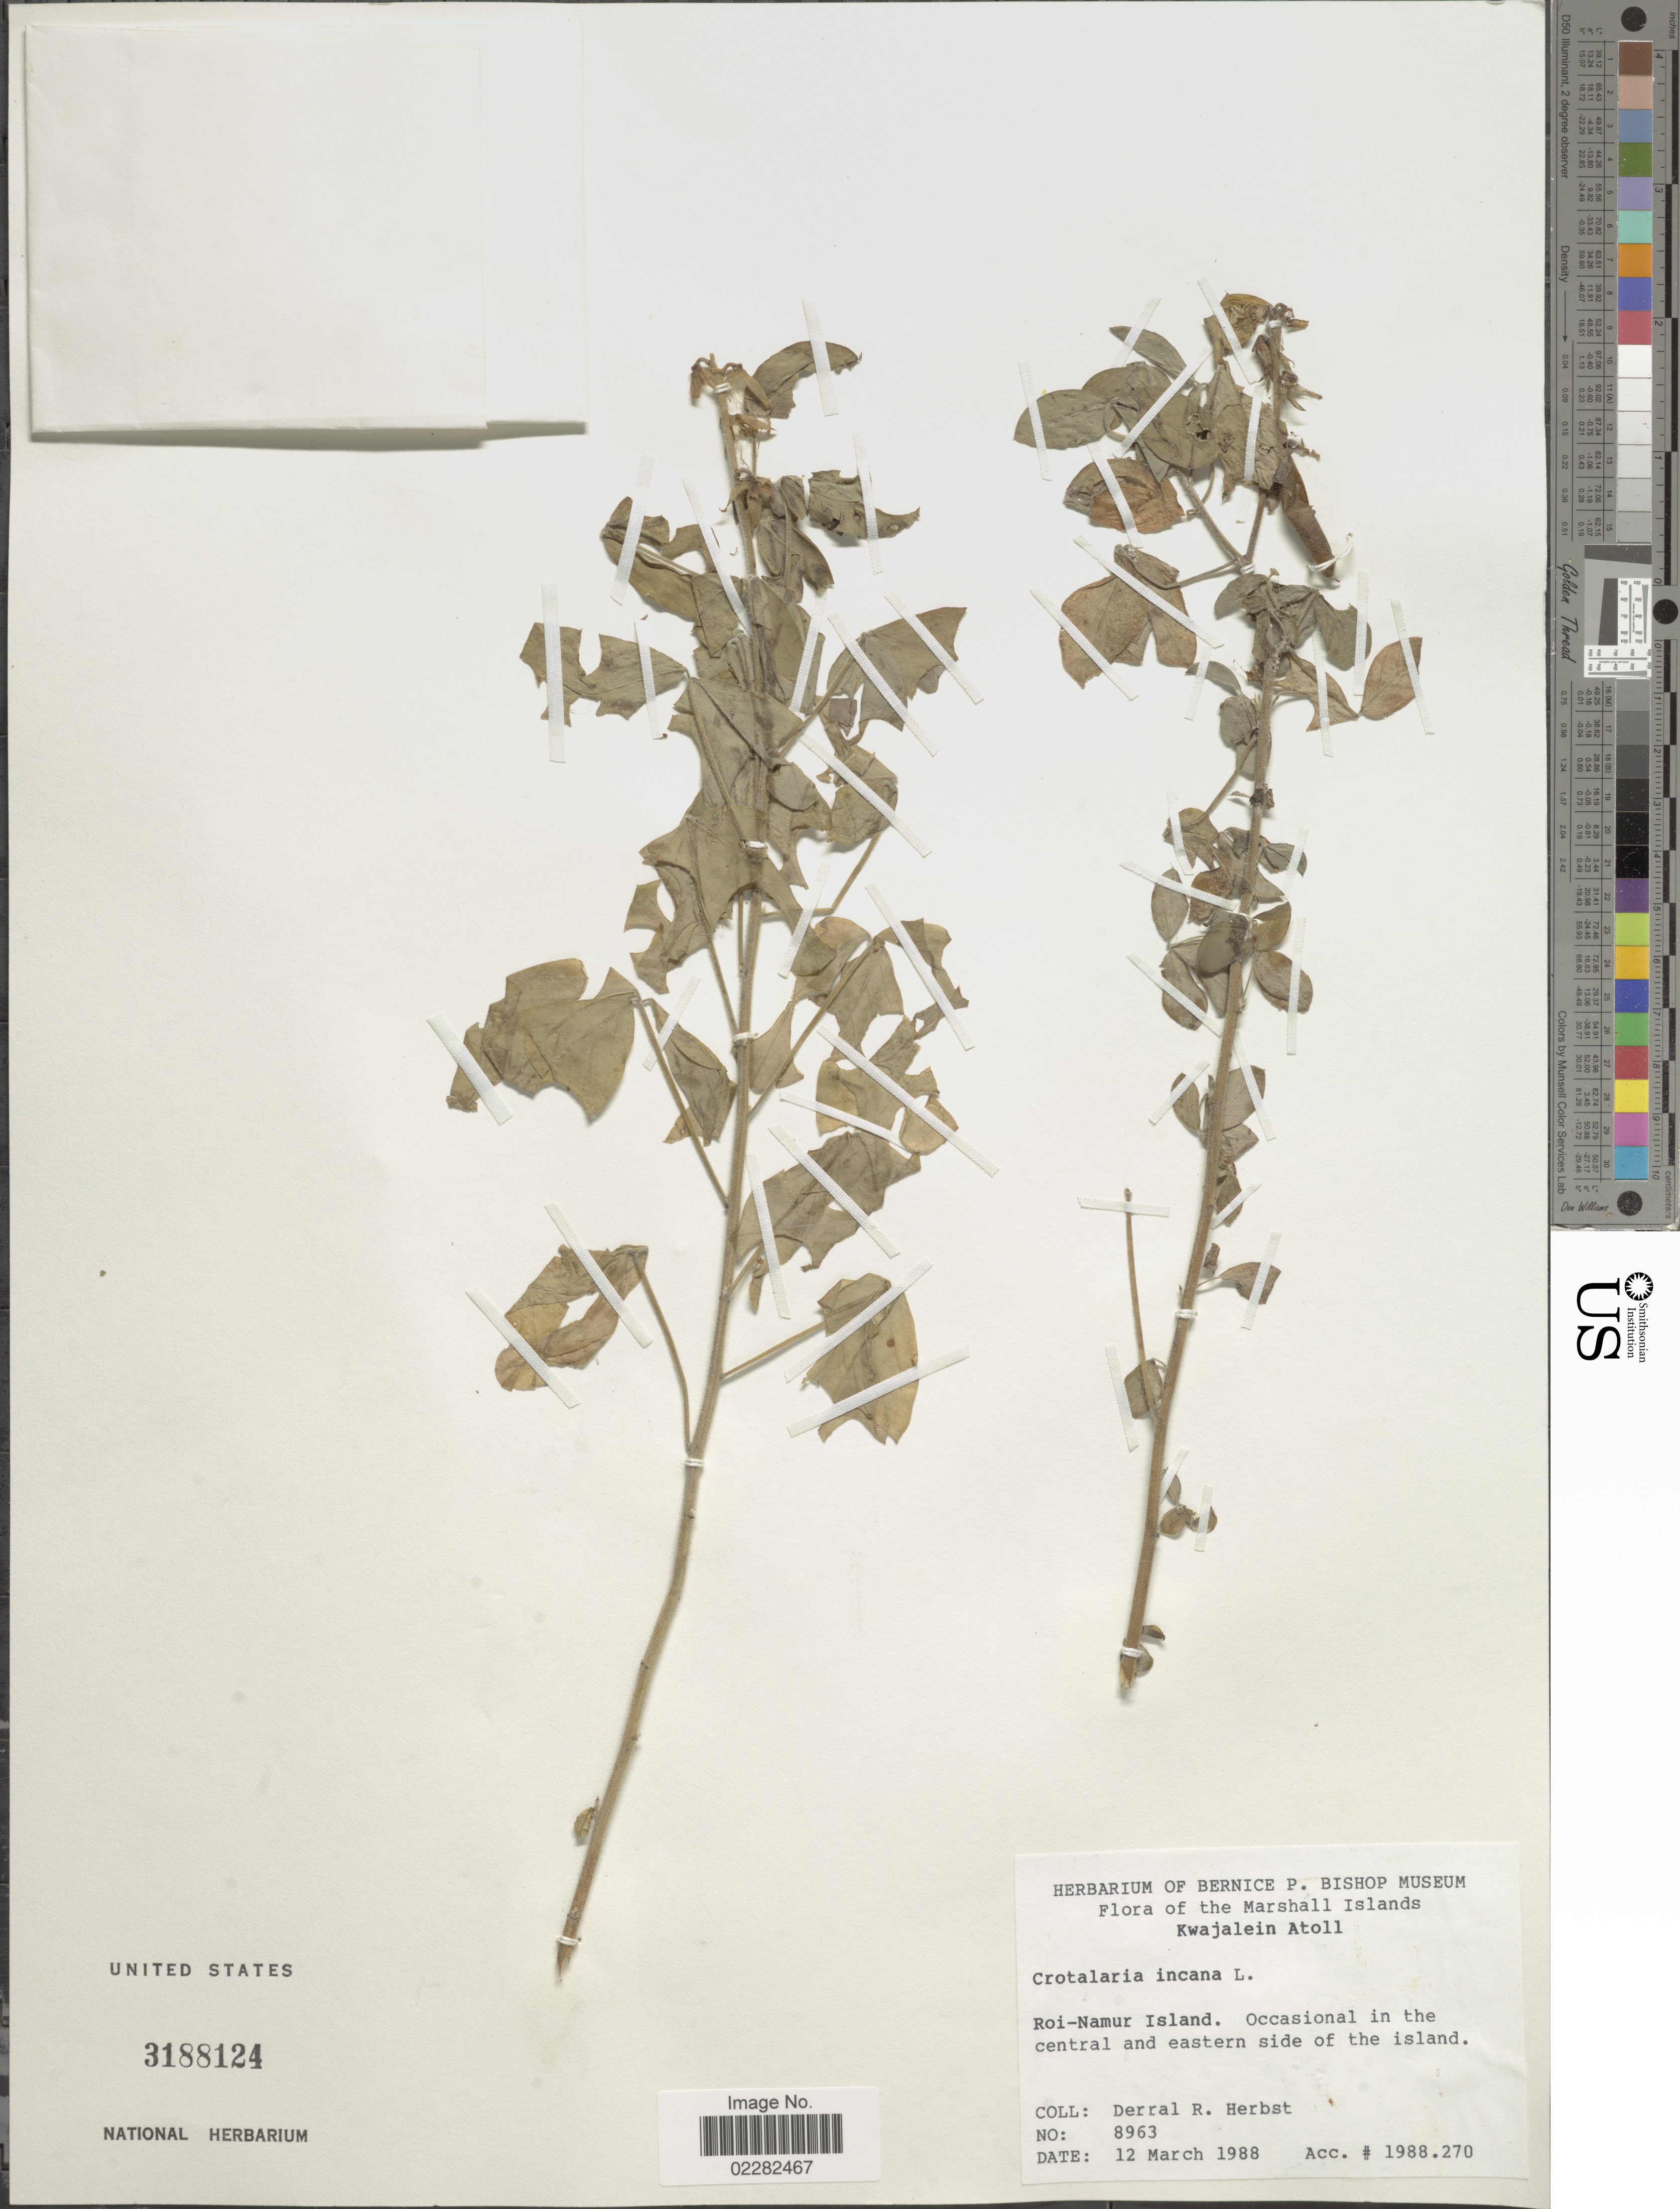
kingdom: Plantae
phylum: Tracheophyta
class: Magnoliopsida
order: Fabales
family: Fabaceae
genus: Crotalaria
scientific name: Crotalaria incana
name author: L.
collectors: D. R. Herbst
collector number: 8963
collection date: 1988-03-12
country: Marshall Islands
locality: Kwajalein Atoll, Roi-Nmaur Island, in the central and eastern side of the island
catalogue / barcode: US 3188124